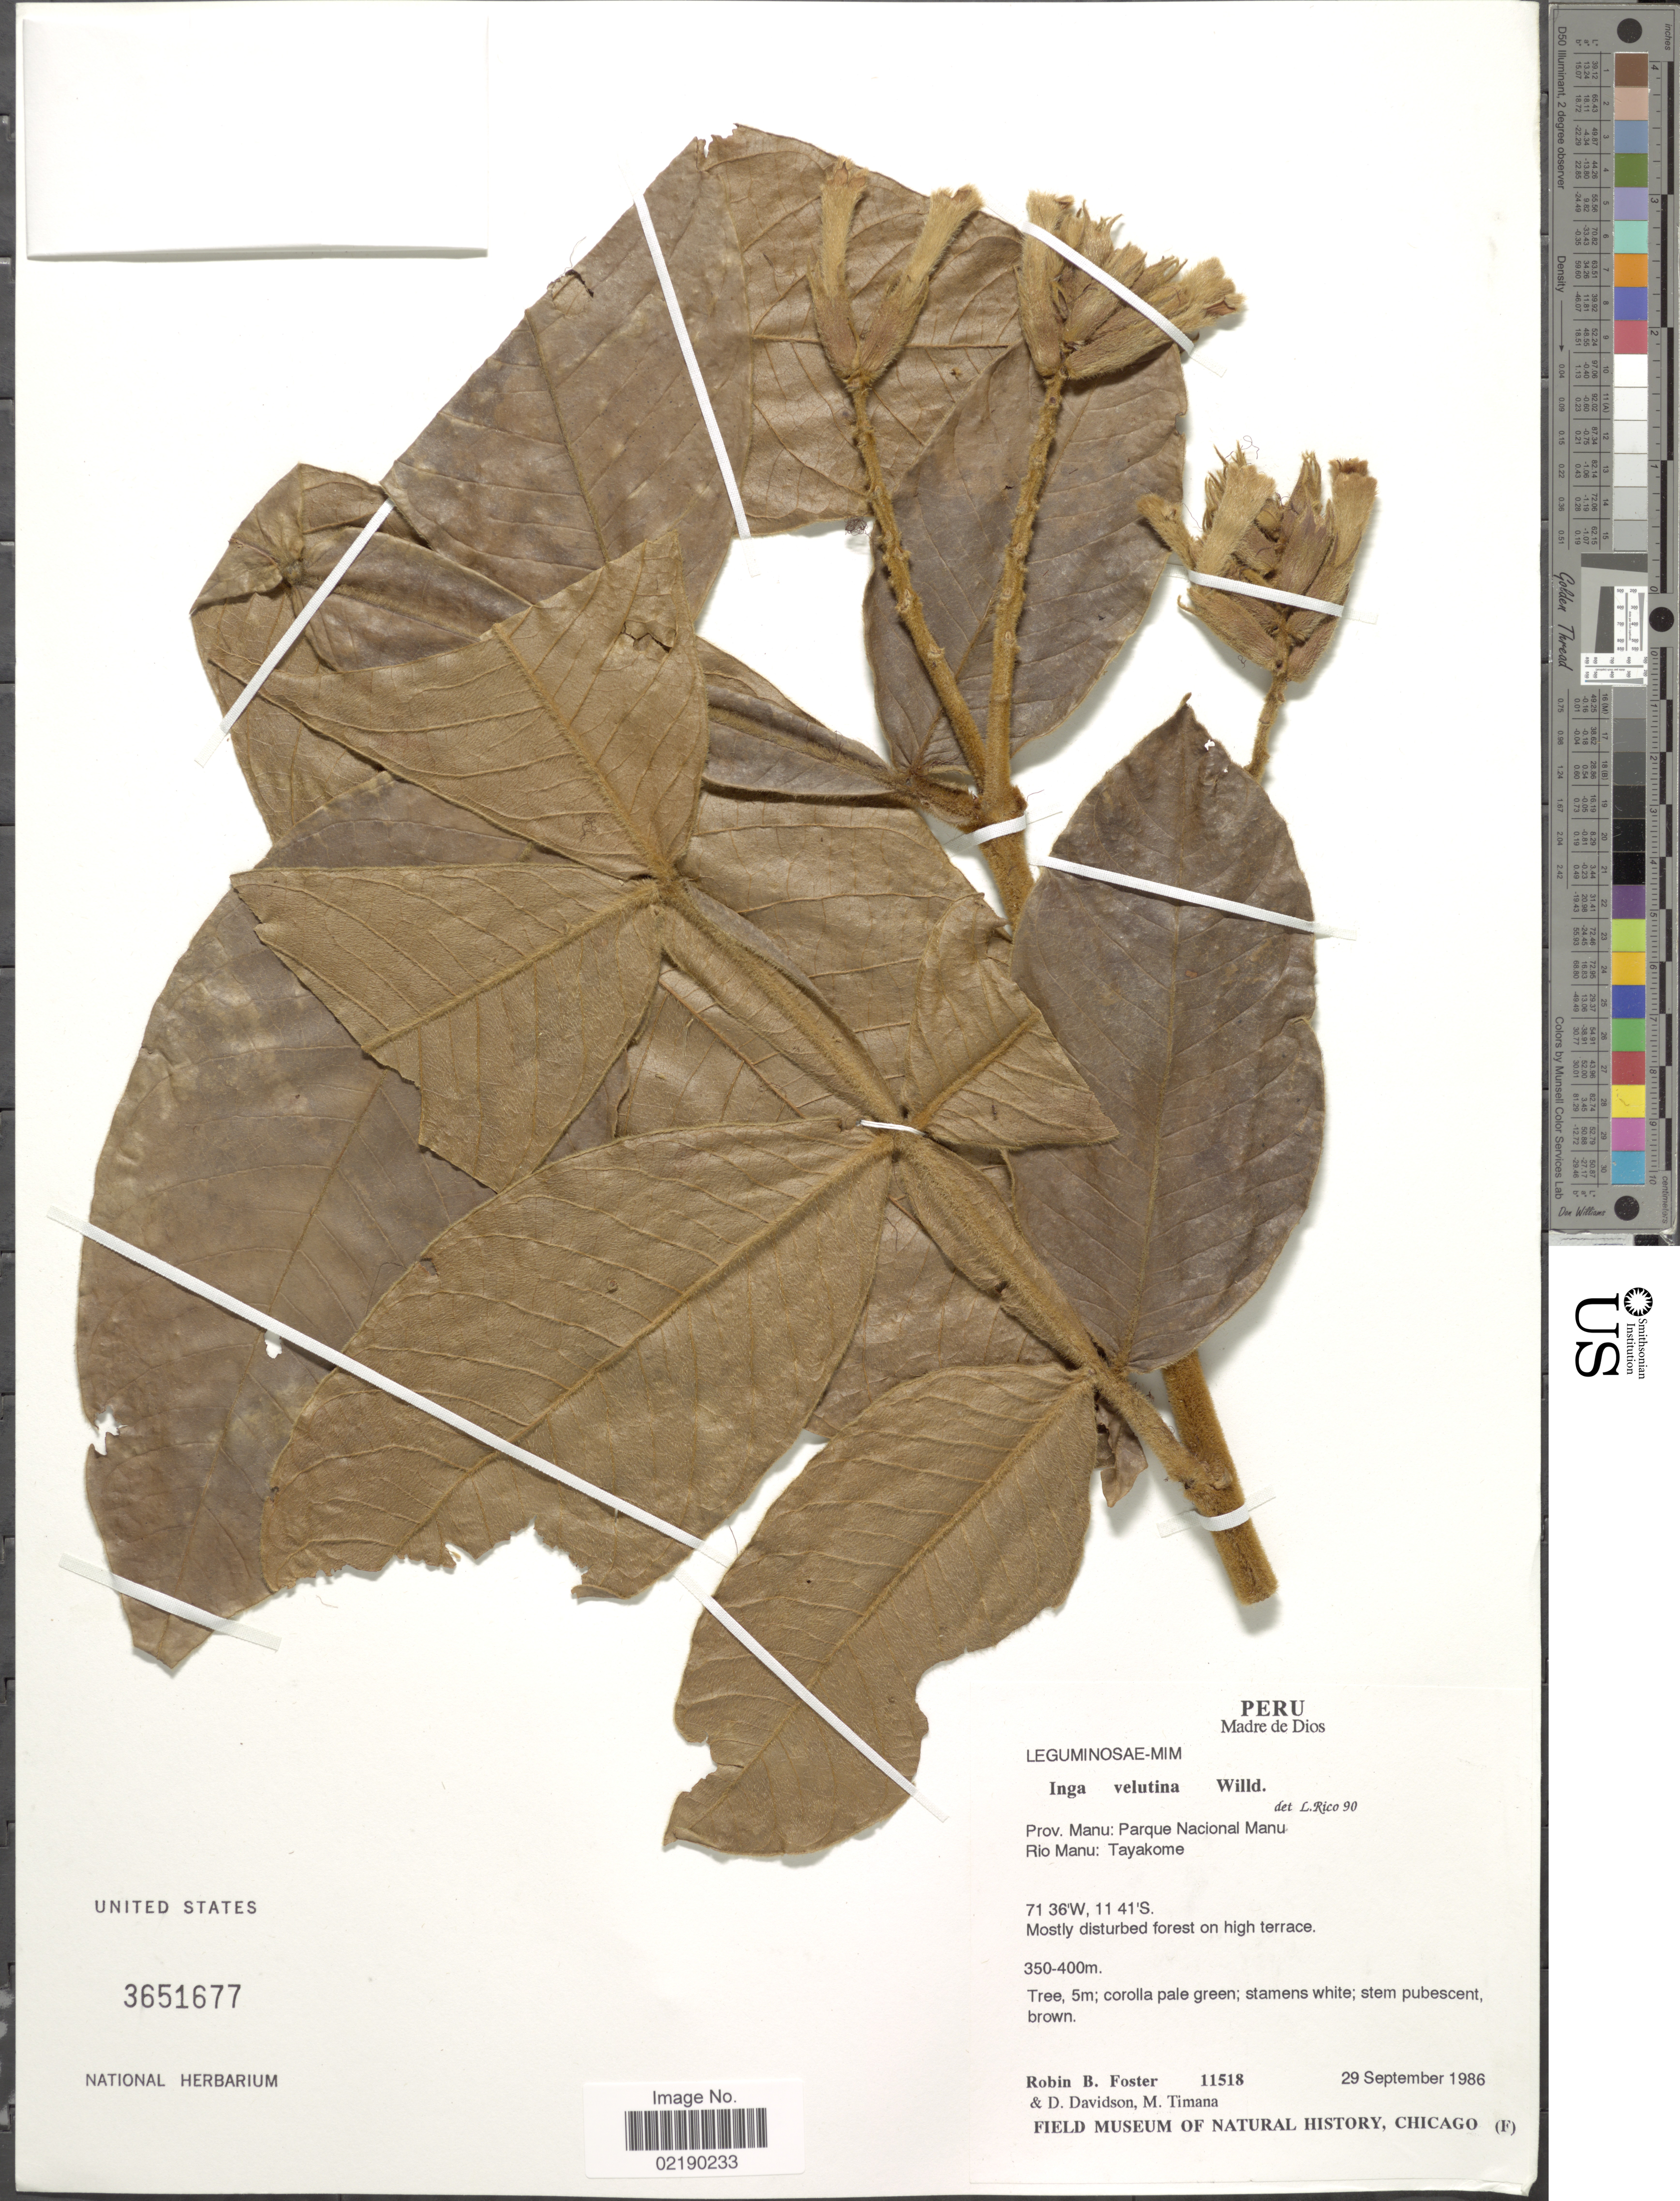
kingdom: Plantae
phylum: Tracheophyta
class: Magnoliopsida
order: Fabales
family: Fabaceae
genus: Inga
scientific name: Inga velutina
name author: Willd.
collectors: R. B. Foster, D. Davidson & M. E. Timaná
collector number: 11518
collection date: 1986-09-29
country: Peru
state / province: Madre de Dios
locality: Prov. Manu: Parque Nacional Manu. Rio Manu: Tayakome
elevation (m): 350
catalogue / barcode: US 3651677